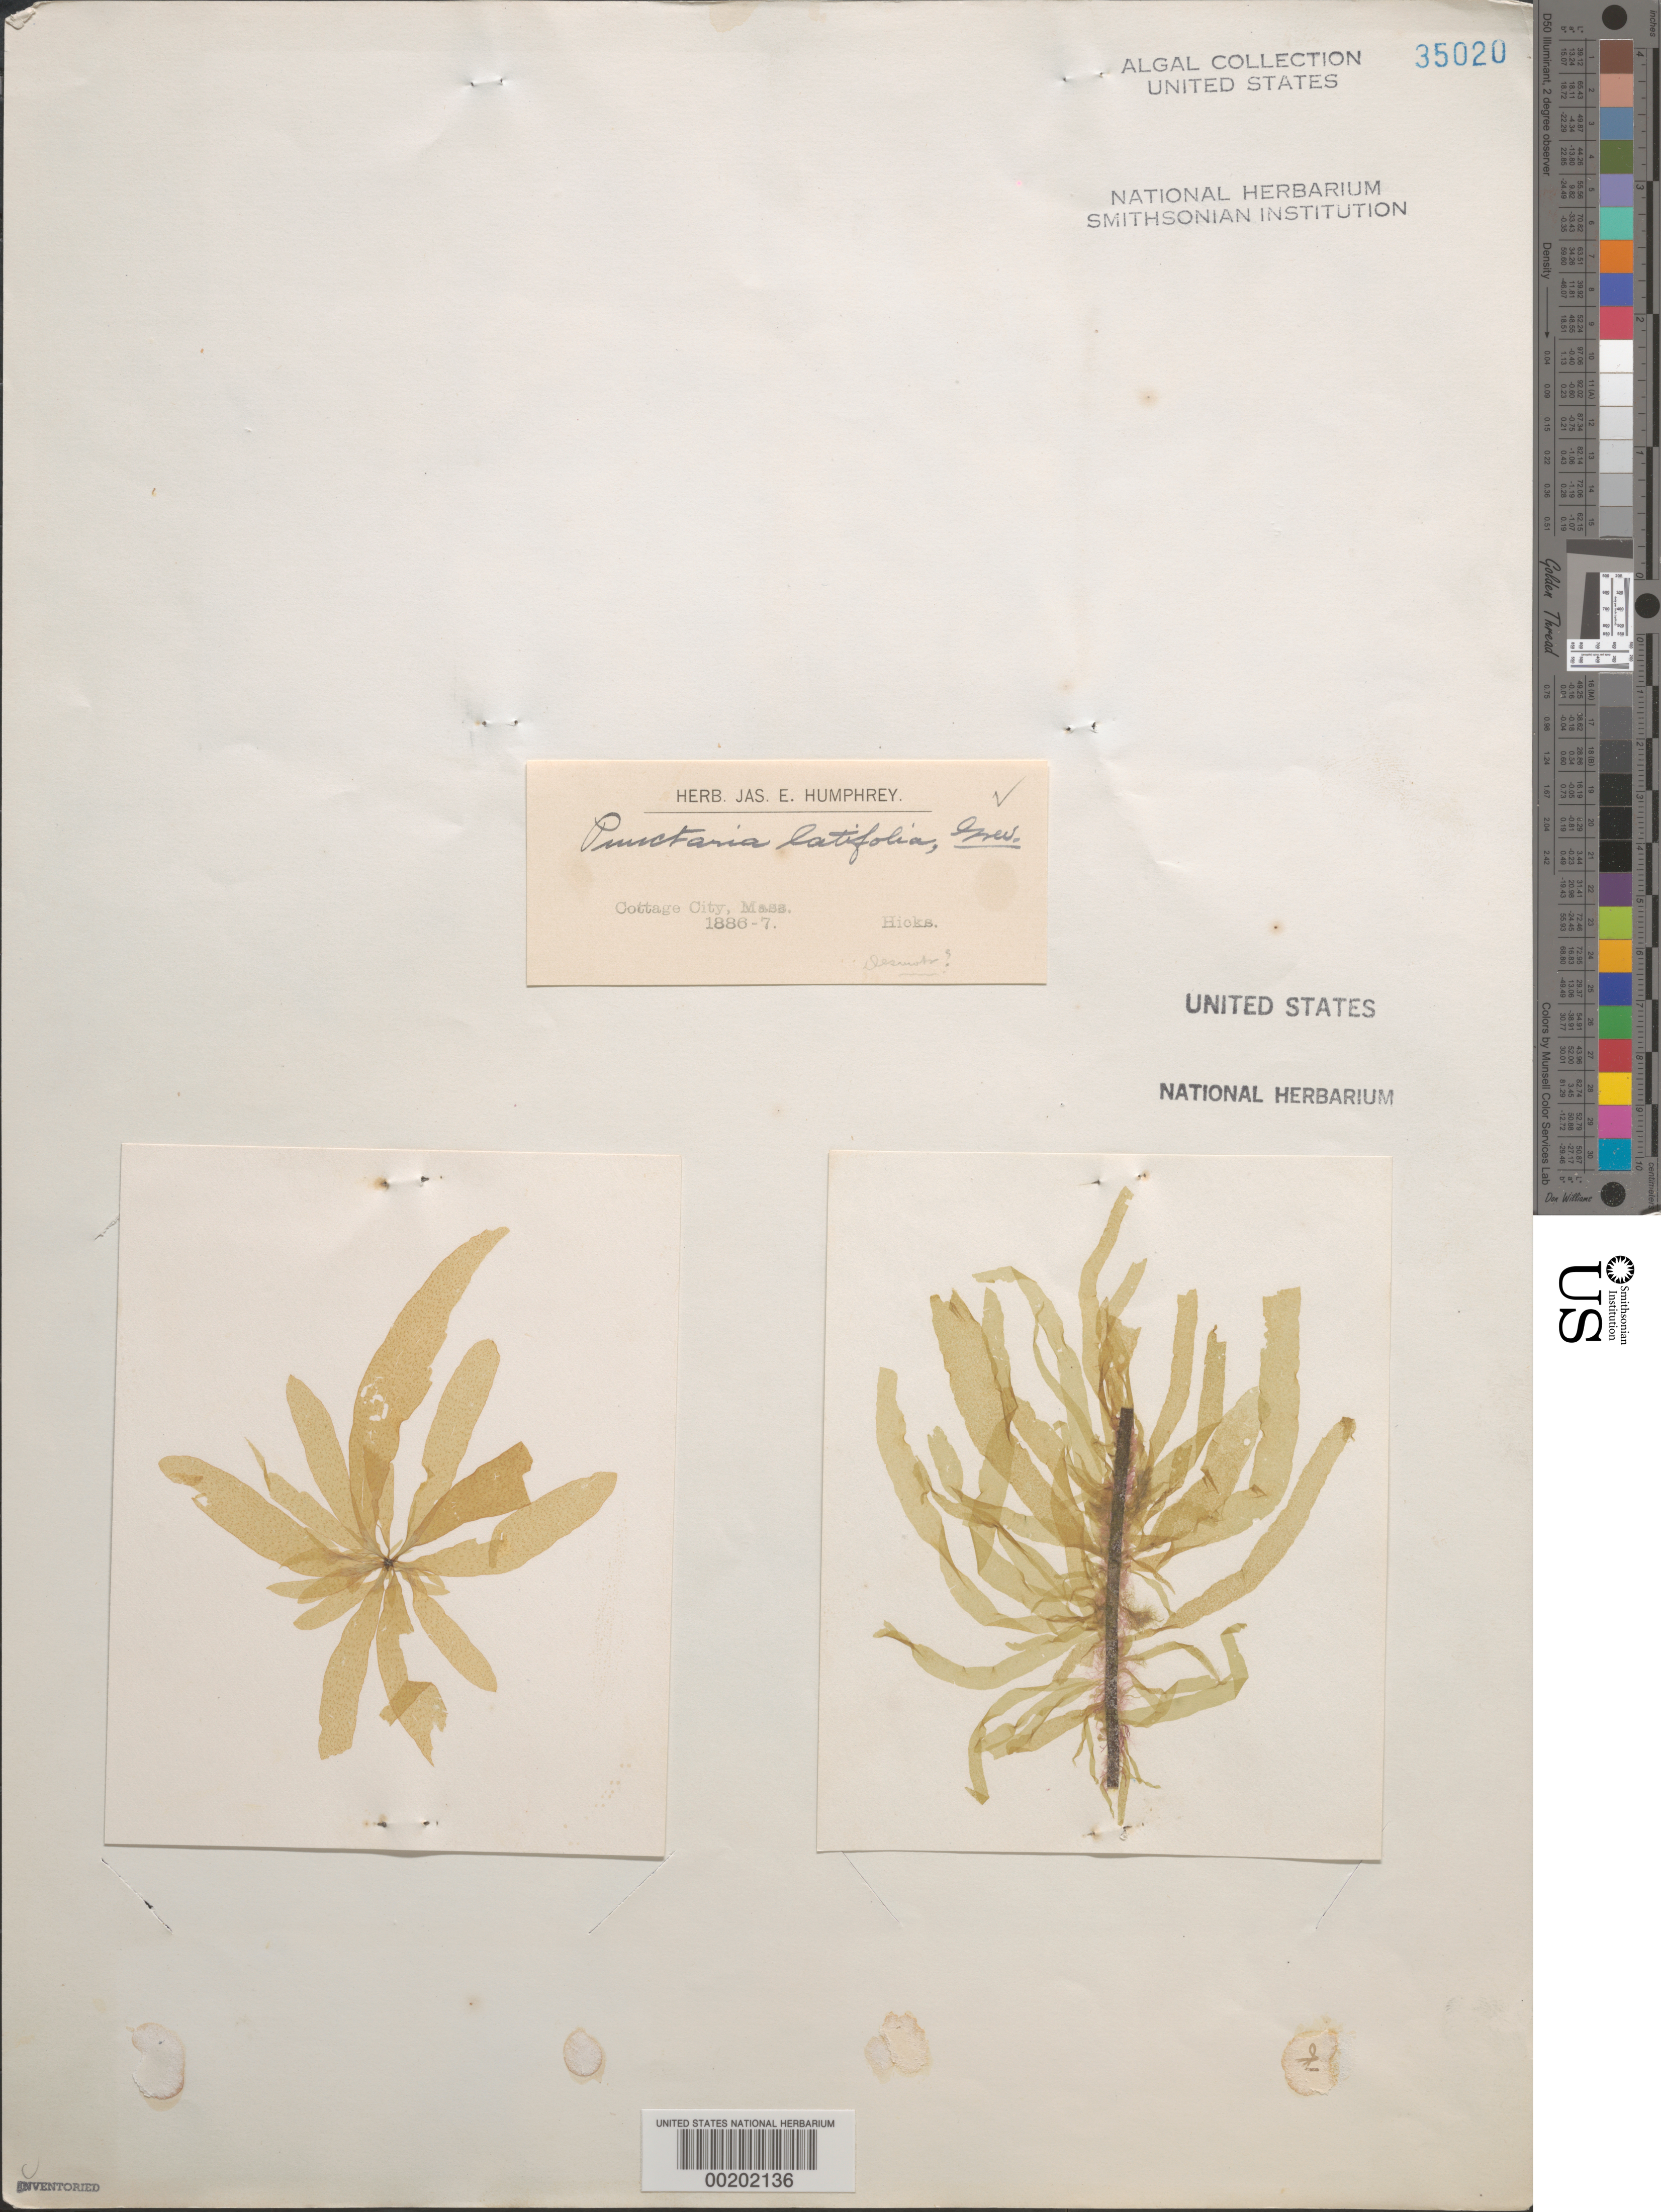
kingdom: Chromista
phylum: Ochrophyta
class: Phaeophyceae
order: Dictyosiphonales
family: Punctariaceae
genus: Punctaria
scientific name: Punctaria latifolia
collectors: -. Hicks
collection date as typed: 1886 to -- --- 1887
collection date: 1886/1887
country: United States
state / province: Massachusetts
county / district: Dukes County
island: Martha's Vineyard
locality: Cottage City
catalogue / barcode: US 35020